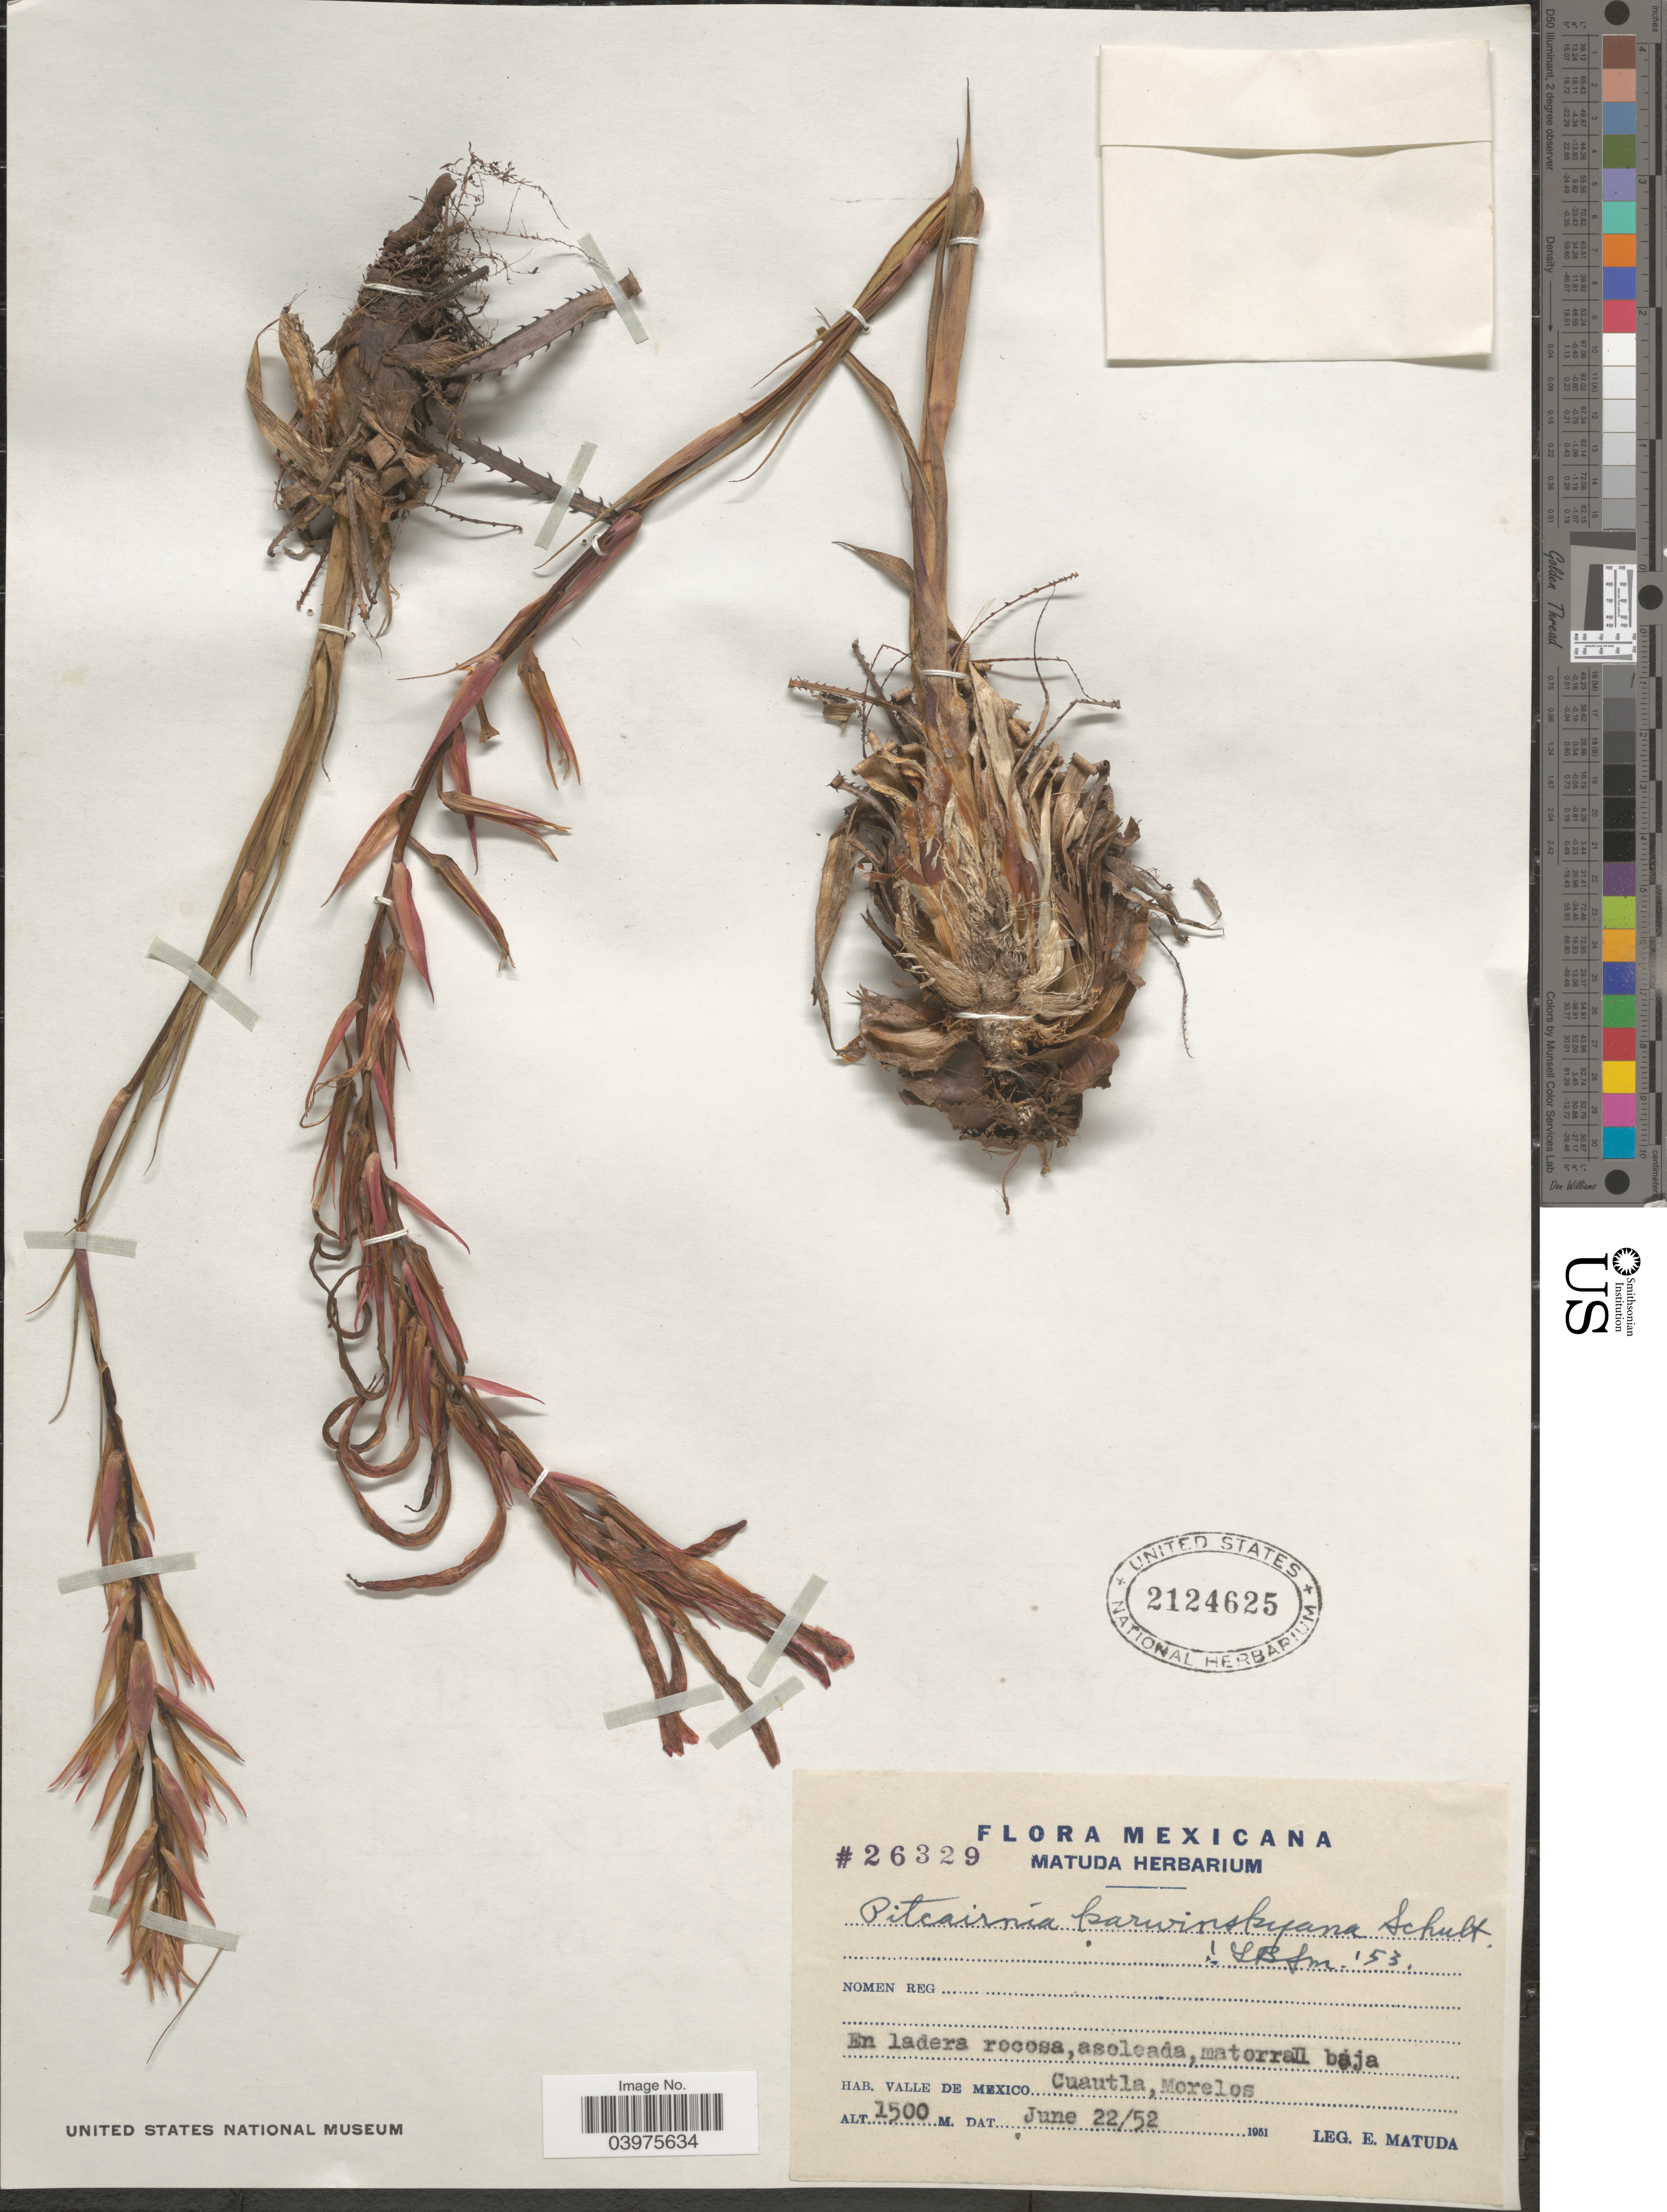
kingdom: Plantae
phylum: Tracheophyta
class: Liliopsida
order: Poales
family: Bromeliaceae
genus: Pitcairnia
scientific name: Pitcairnia karwinskyana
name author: Schult. & Schult. f.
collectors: E. Matuda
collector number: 26329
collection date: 1952-06-22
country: Mexico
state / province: Morelos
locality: Valle de Mexico. Cuautla, Morelos.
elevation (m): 1500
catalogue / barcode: US 2124625